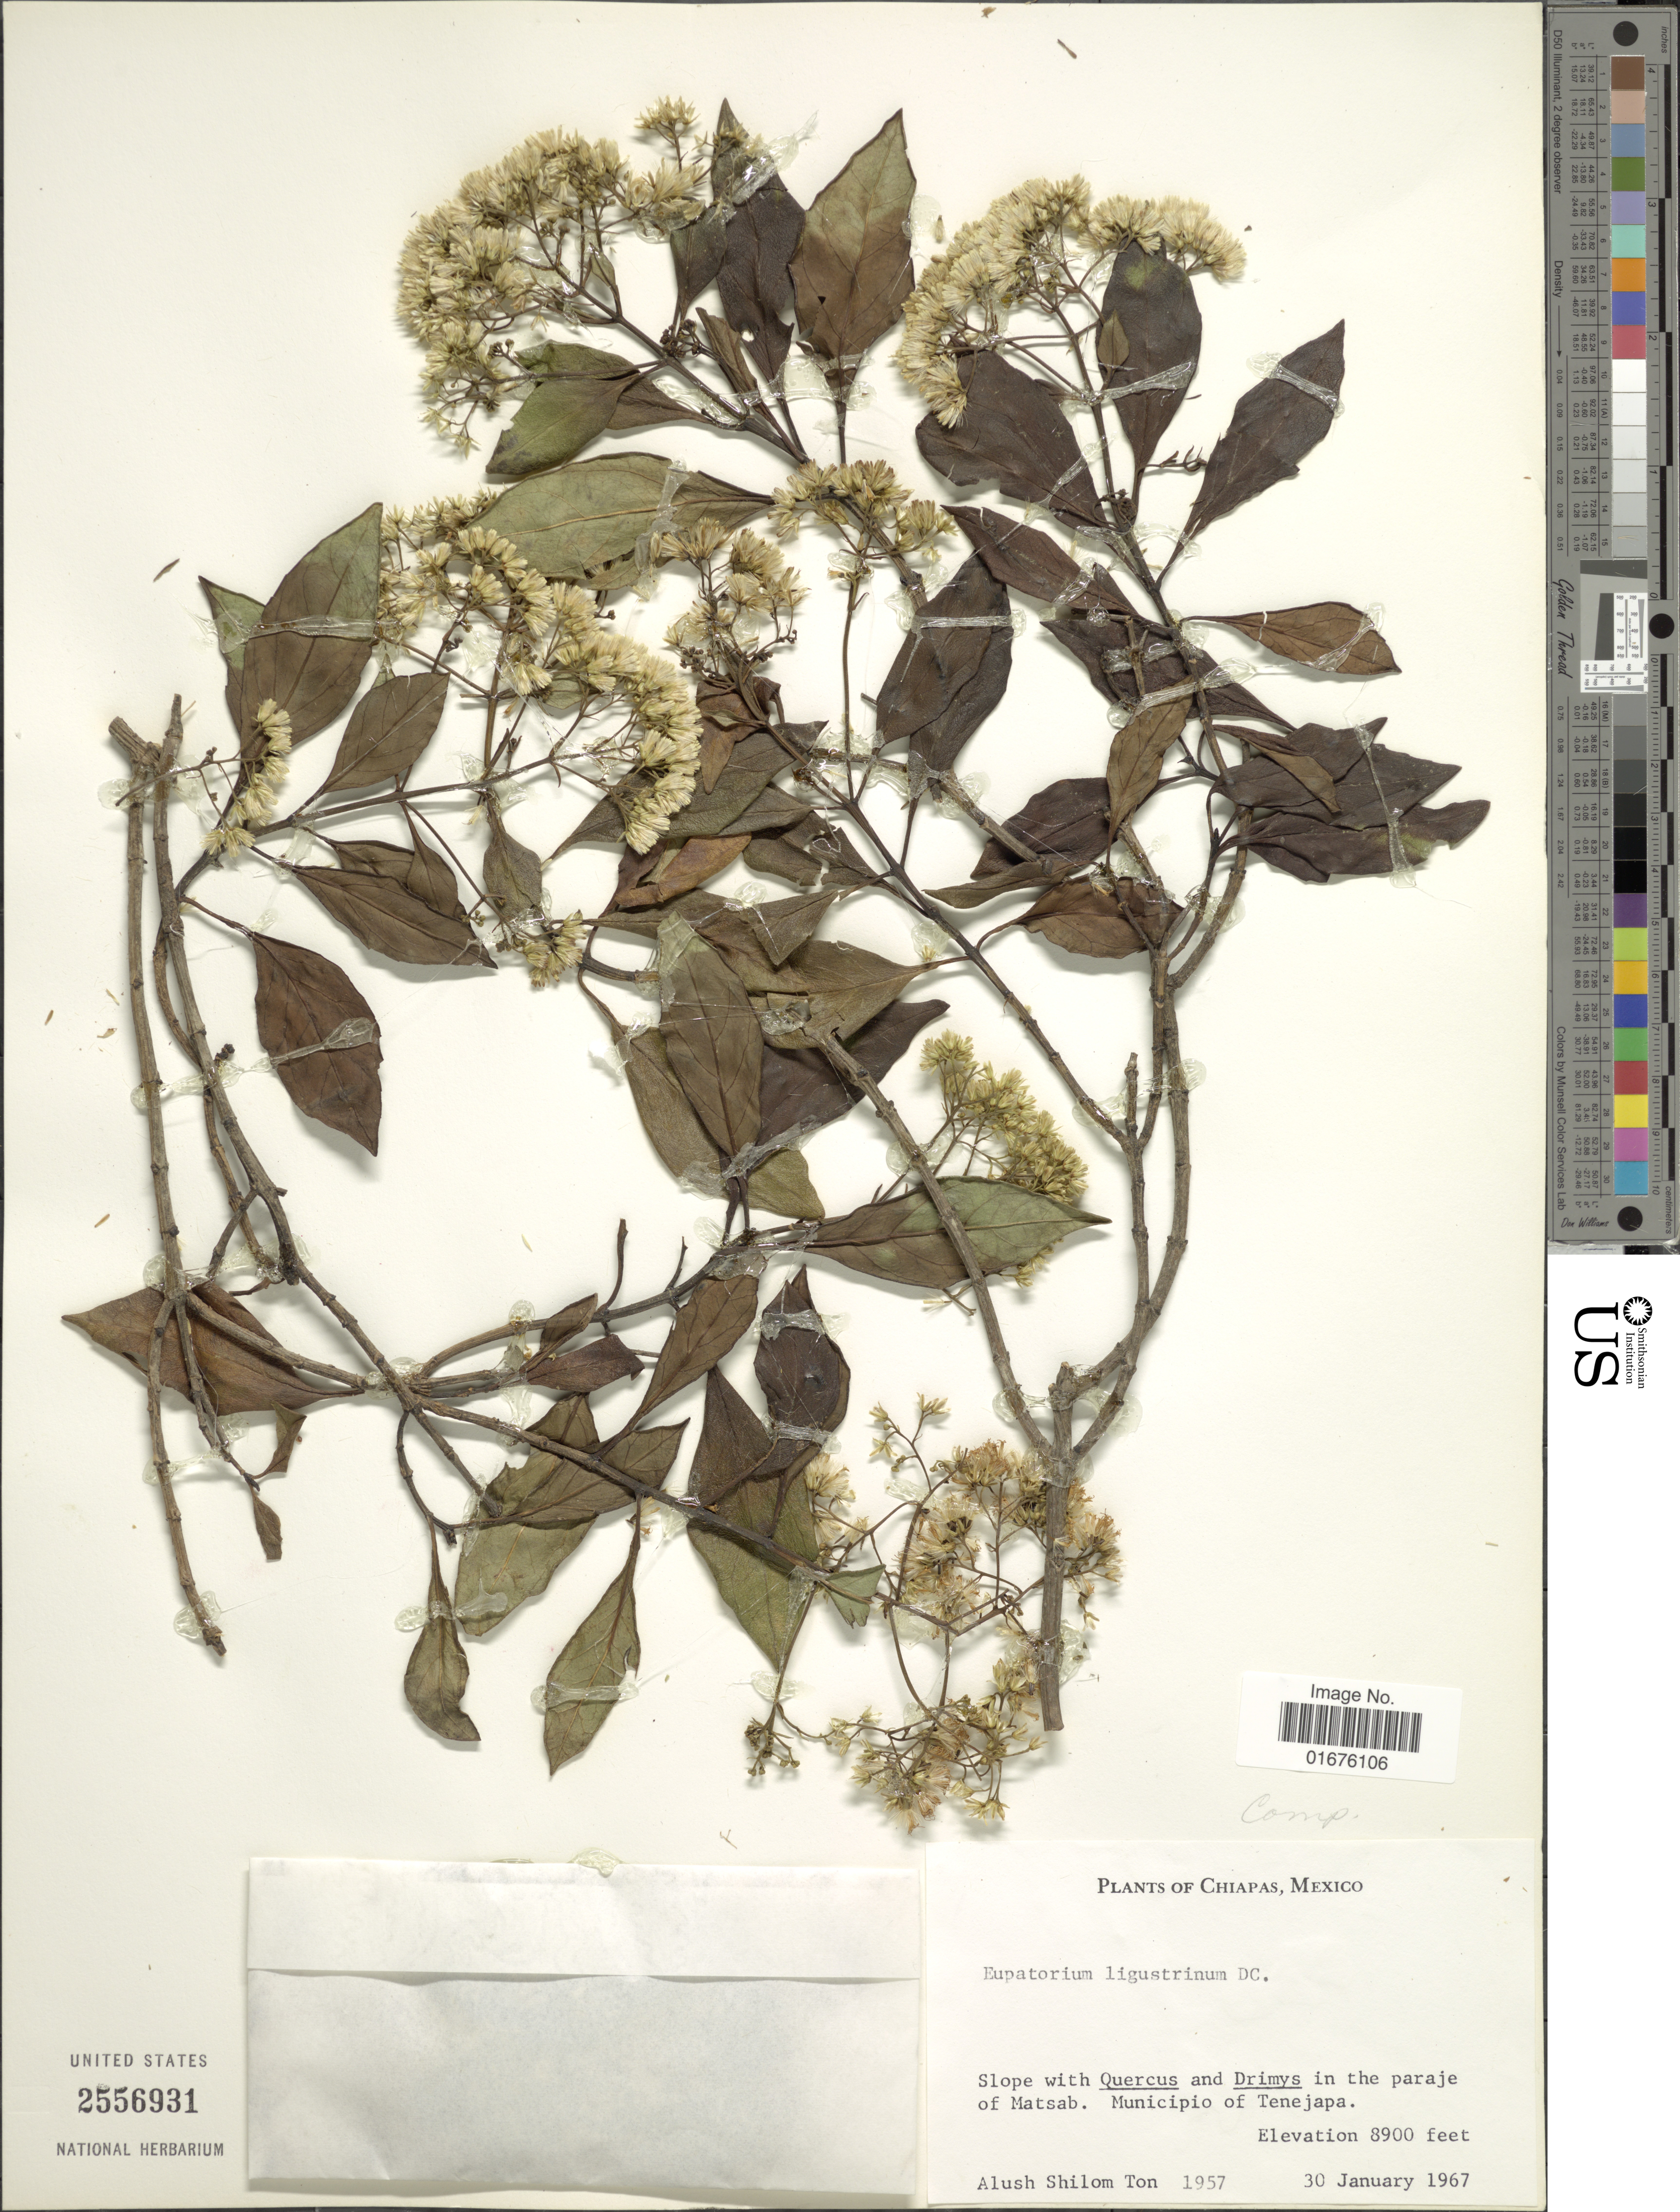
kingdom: Plantae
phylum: Tracheophyta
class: Magnoliopsida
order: Asterales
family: Asteraceae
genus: Ageratina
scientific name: Ageratina ligustrina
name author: (DC.) R.M. King & H. Rob.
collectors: A. S. Ton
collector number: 1957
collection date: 1967-01-30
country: Mexico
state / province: Chiapas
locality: Slope with Quercus and Drimys in the paraje of Matsa, Municipio of Tenejapa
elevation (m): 2713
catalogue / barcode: US 2556931